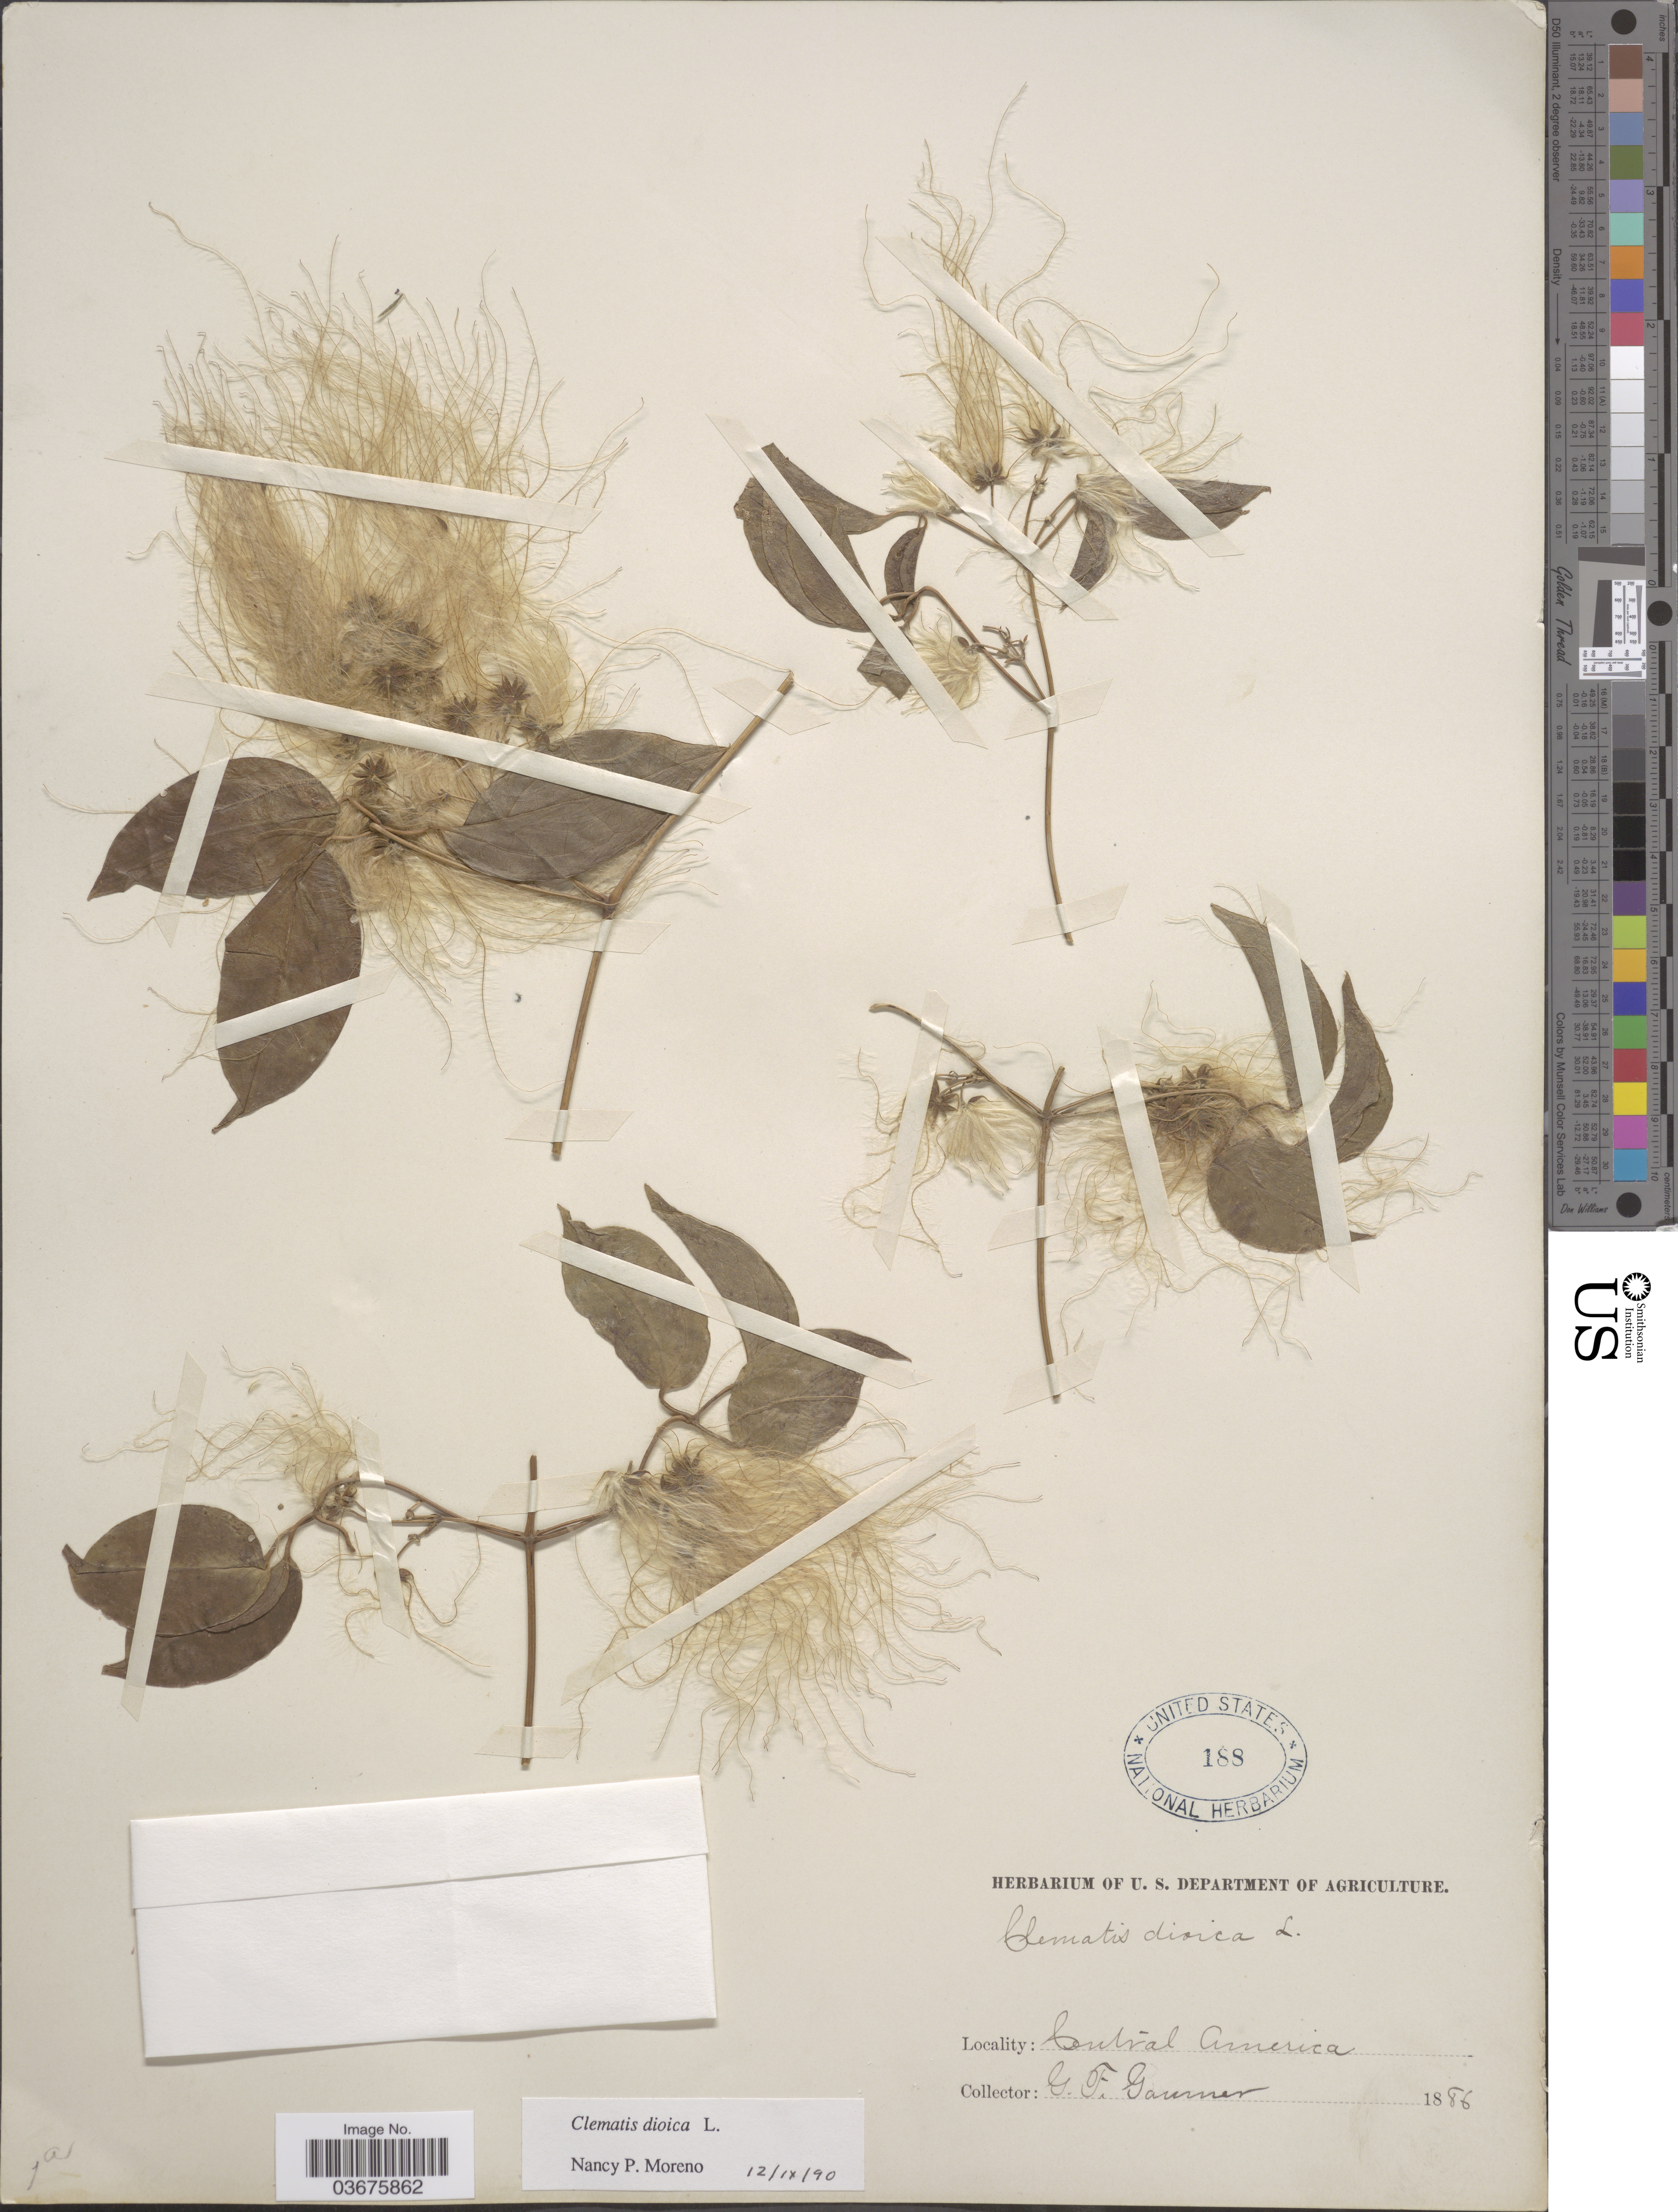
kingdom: Plantae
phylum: Tracheophyta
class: Magnoliopsida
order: Ranunculales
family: Ranunculaceae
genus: Clematis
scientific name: Clematis dioica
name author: L.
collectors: G. F. Gaumer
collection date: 1886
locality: Central America.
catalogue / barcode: US 188